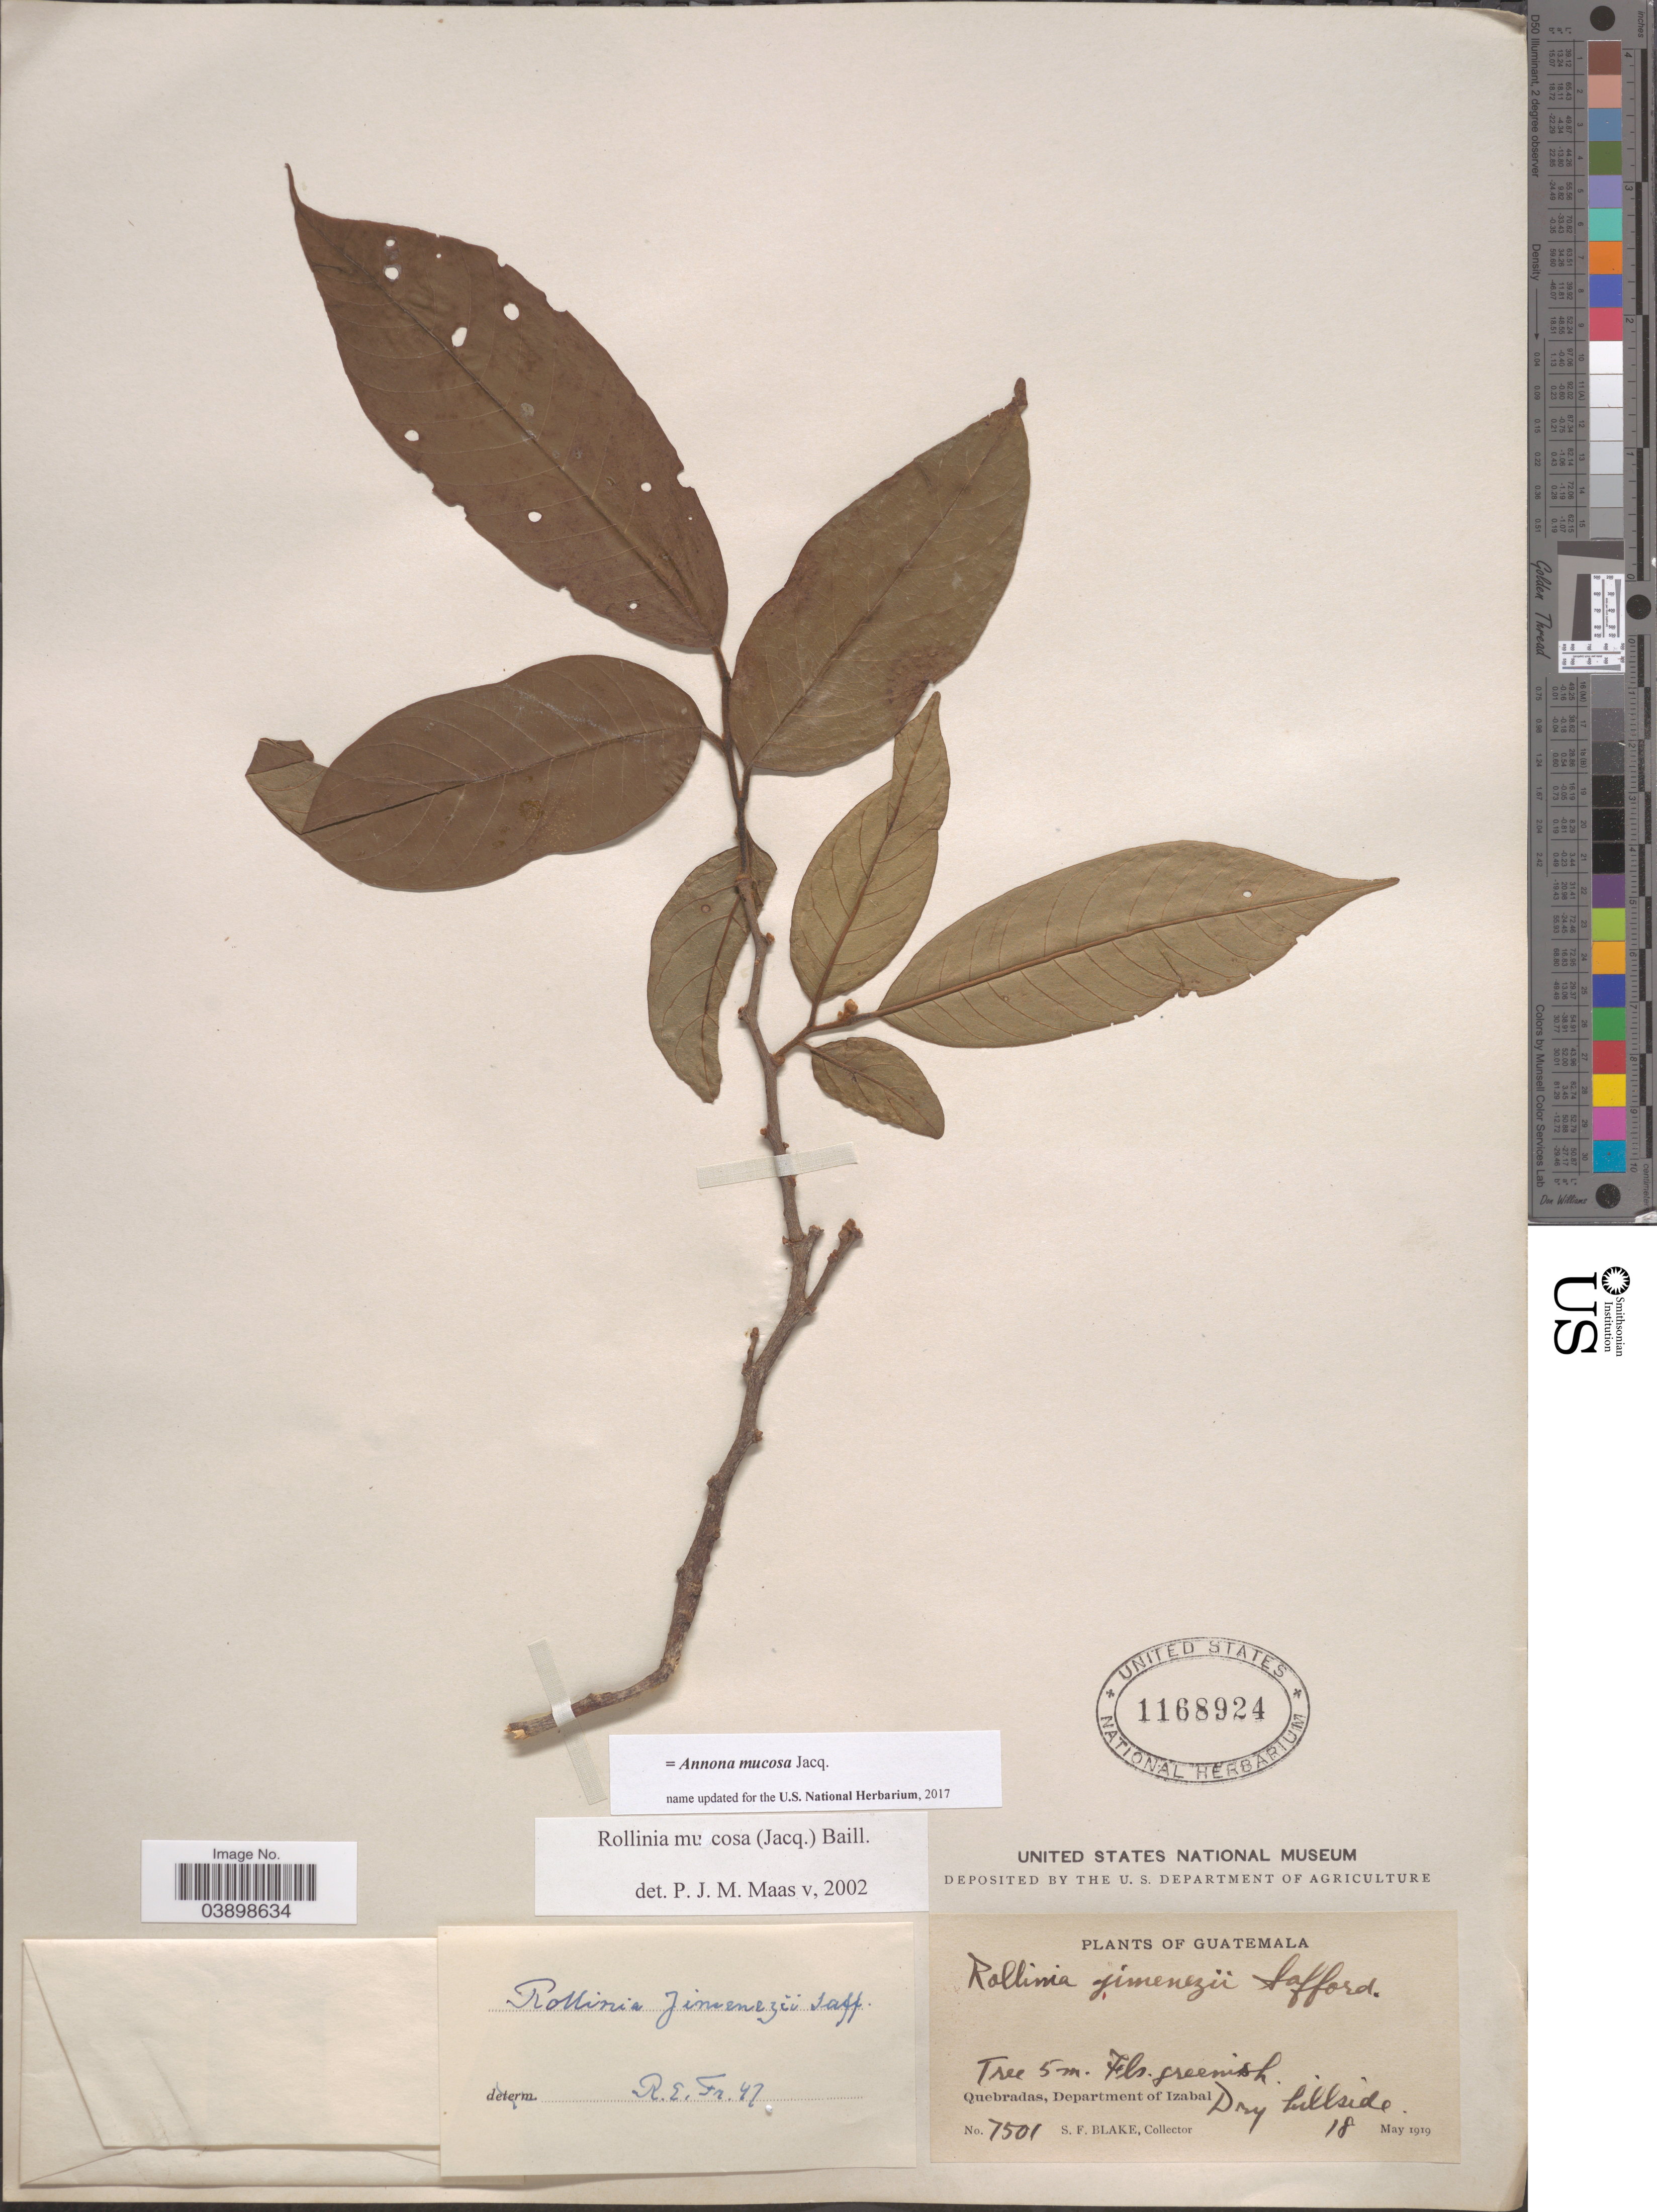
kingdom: Plantae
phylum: Tracheophyta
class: Magnoliopsida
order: Magnoliales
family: Annonaceae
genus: Annona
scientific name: Annona mucosa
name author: Jacq.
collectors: S. Blake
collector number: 7501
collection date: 1919-05-18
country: Guatemala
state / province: Izabal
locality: Quebradas, Department of Izabal.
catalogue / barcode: US 1168924